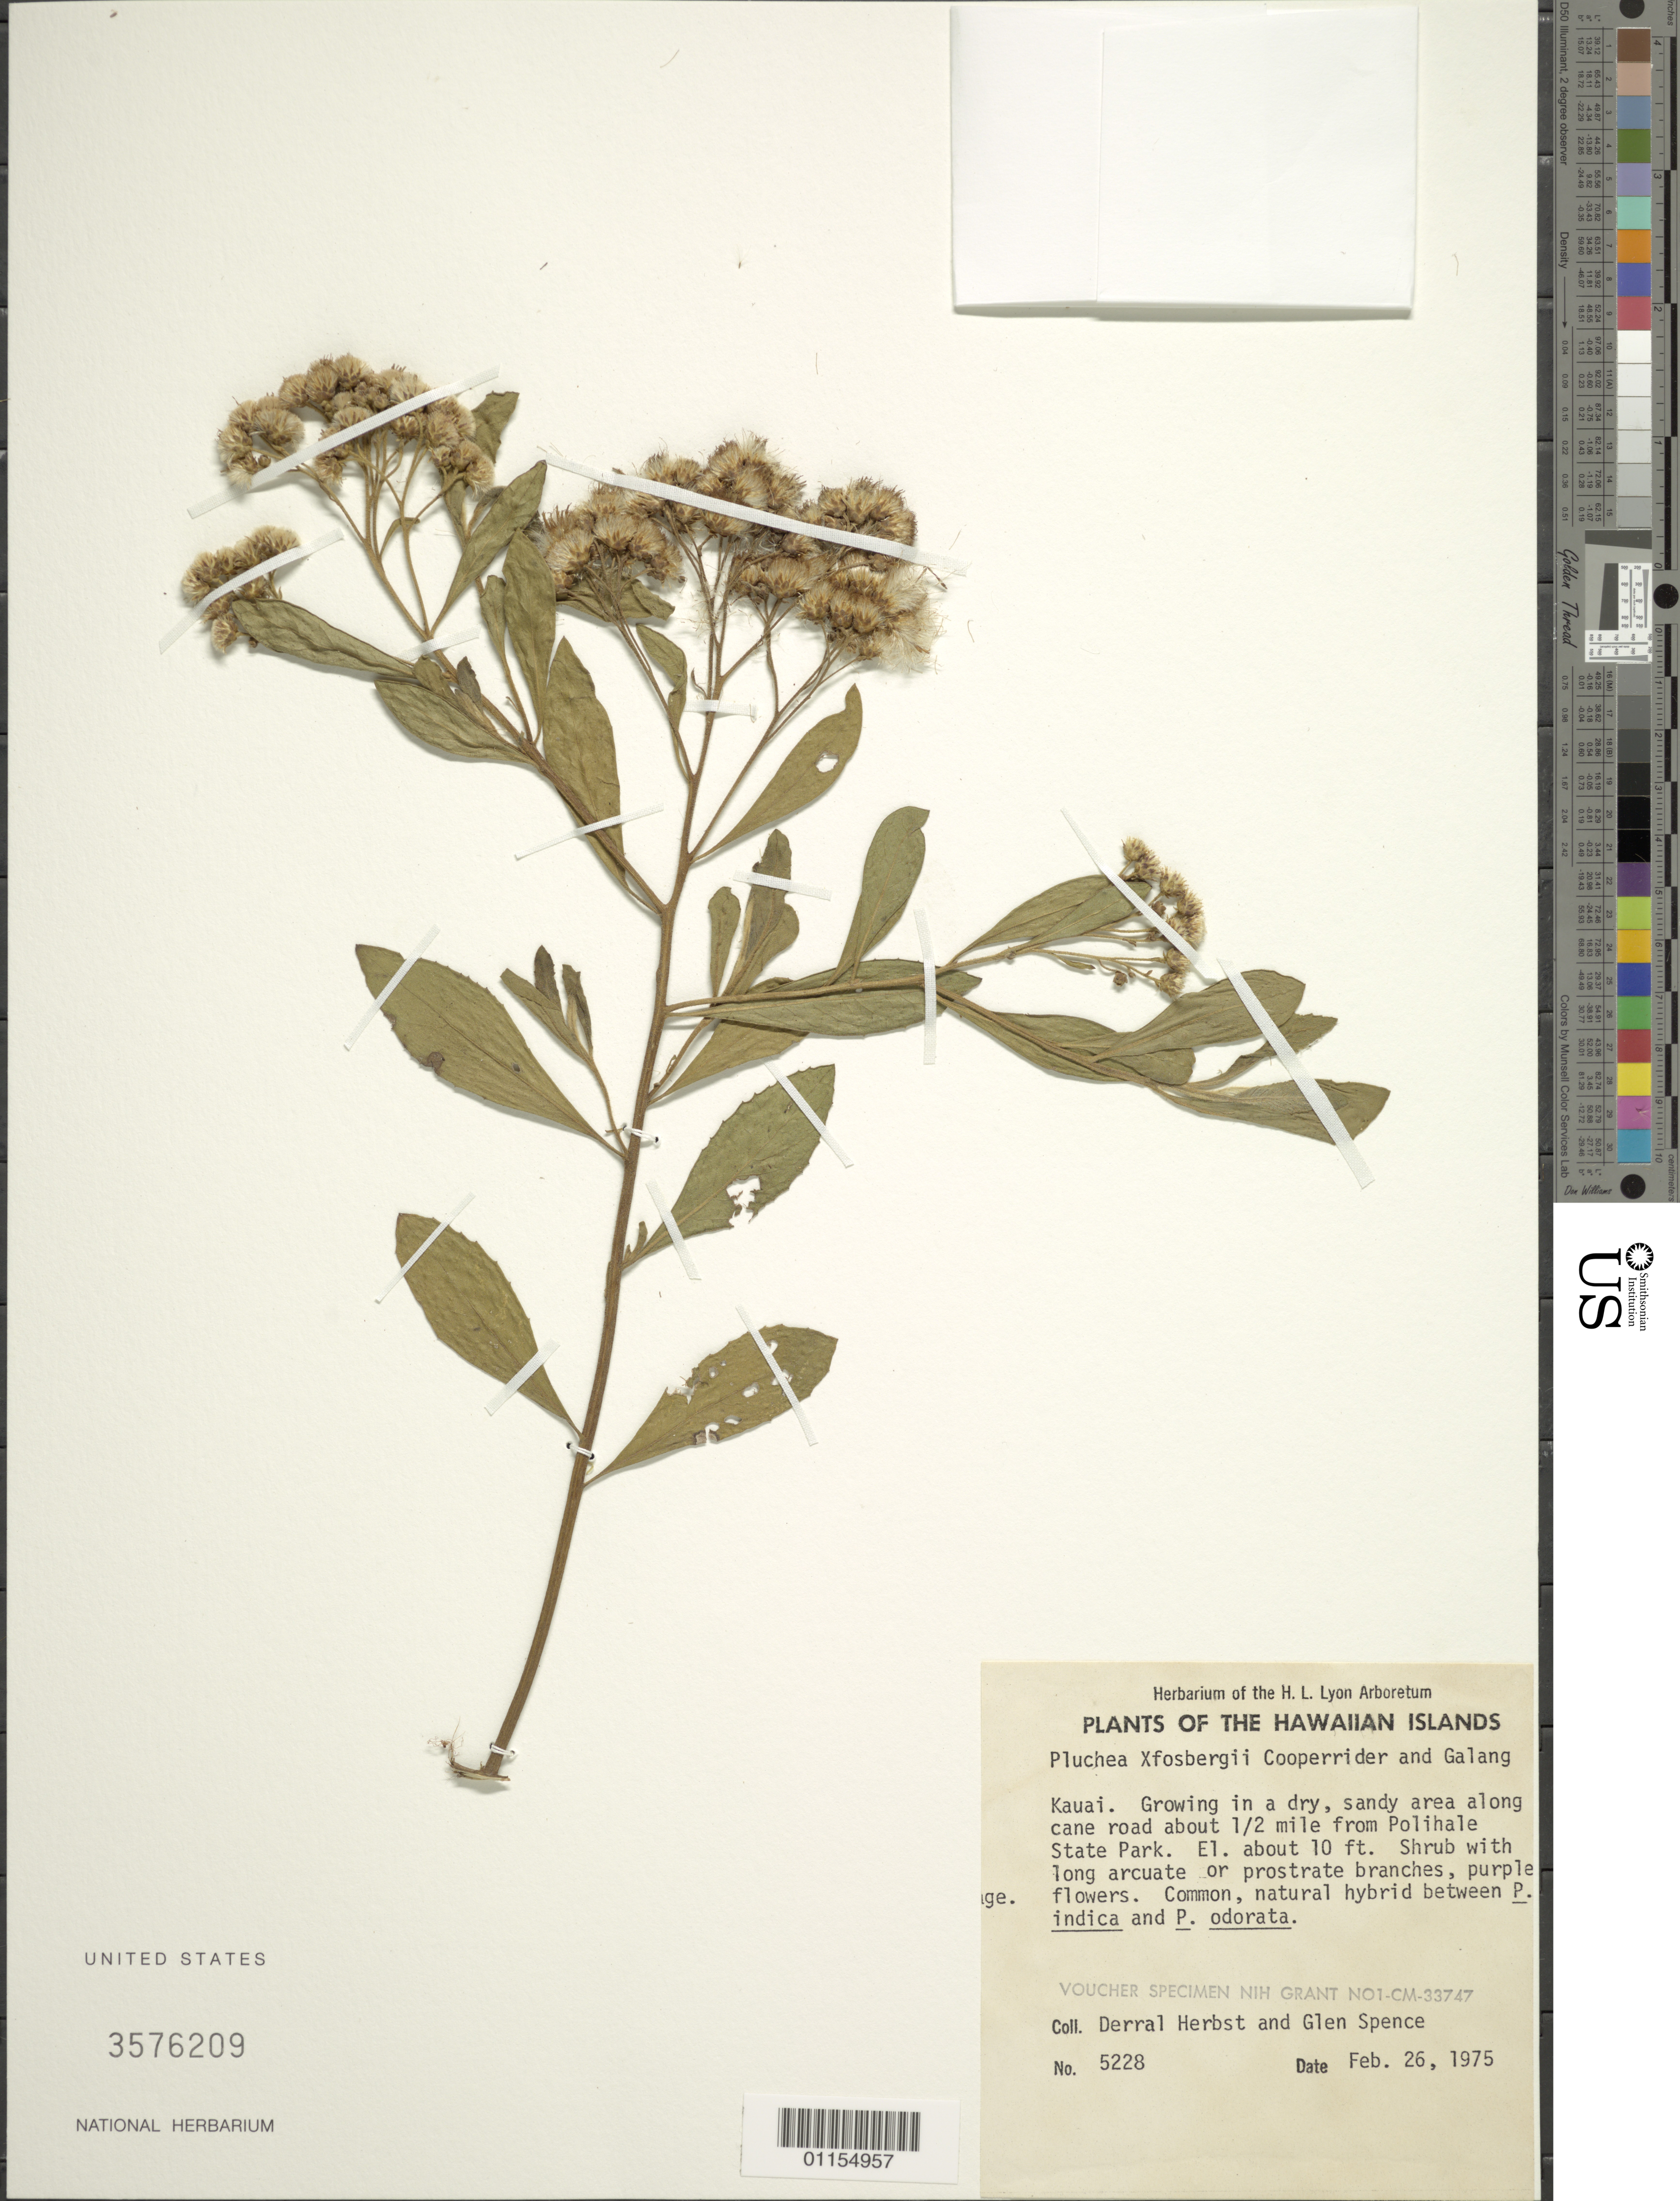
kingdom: Plantae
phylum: Tracheophyta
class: Magnoliopsida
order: Asterales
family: Asteraceae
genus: Pluchea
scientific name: Pluchea x fosbergii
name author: Cooperr. & Galang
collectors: D. R. Herbst & G. Spence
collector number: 5228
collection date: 1975-02-26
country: United States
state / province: Hawaii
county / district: Kauai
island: Kaua'i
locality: Along cane road about 1/2 mile from Polihale State Park.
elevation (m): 3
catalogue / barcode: US 3576209